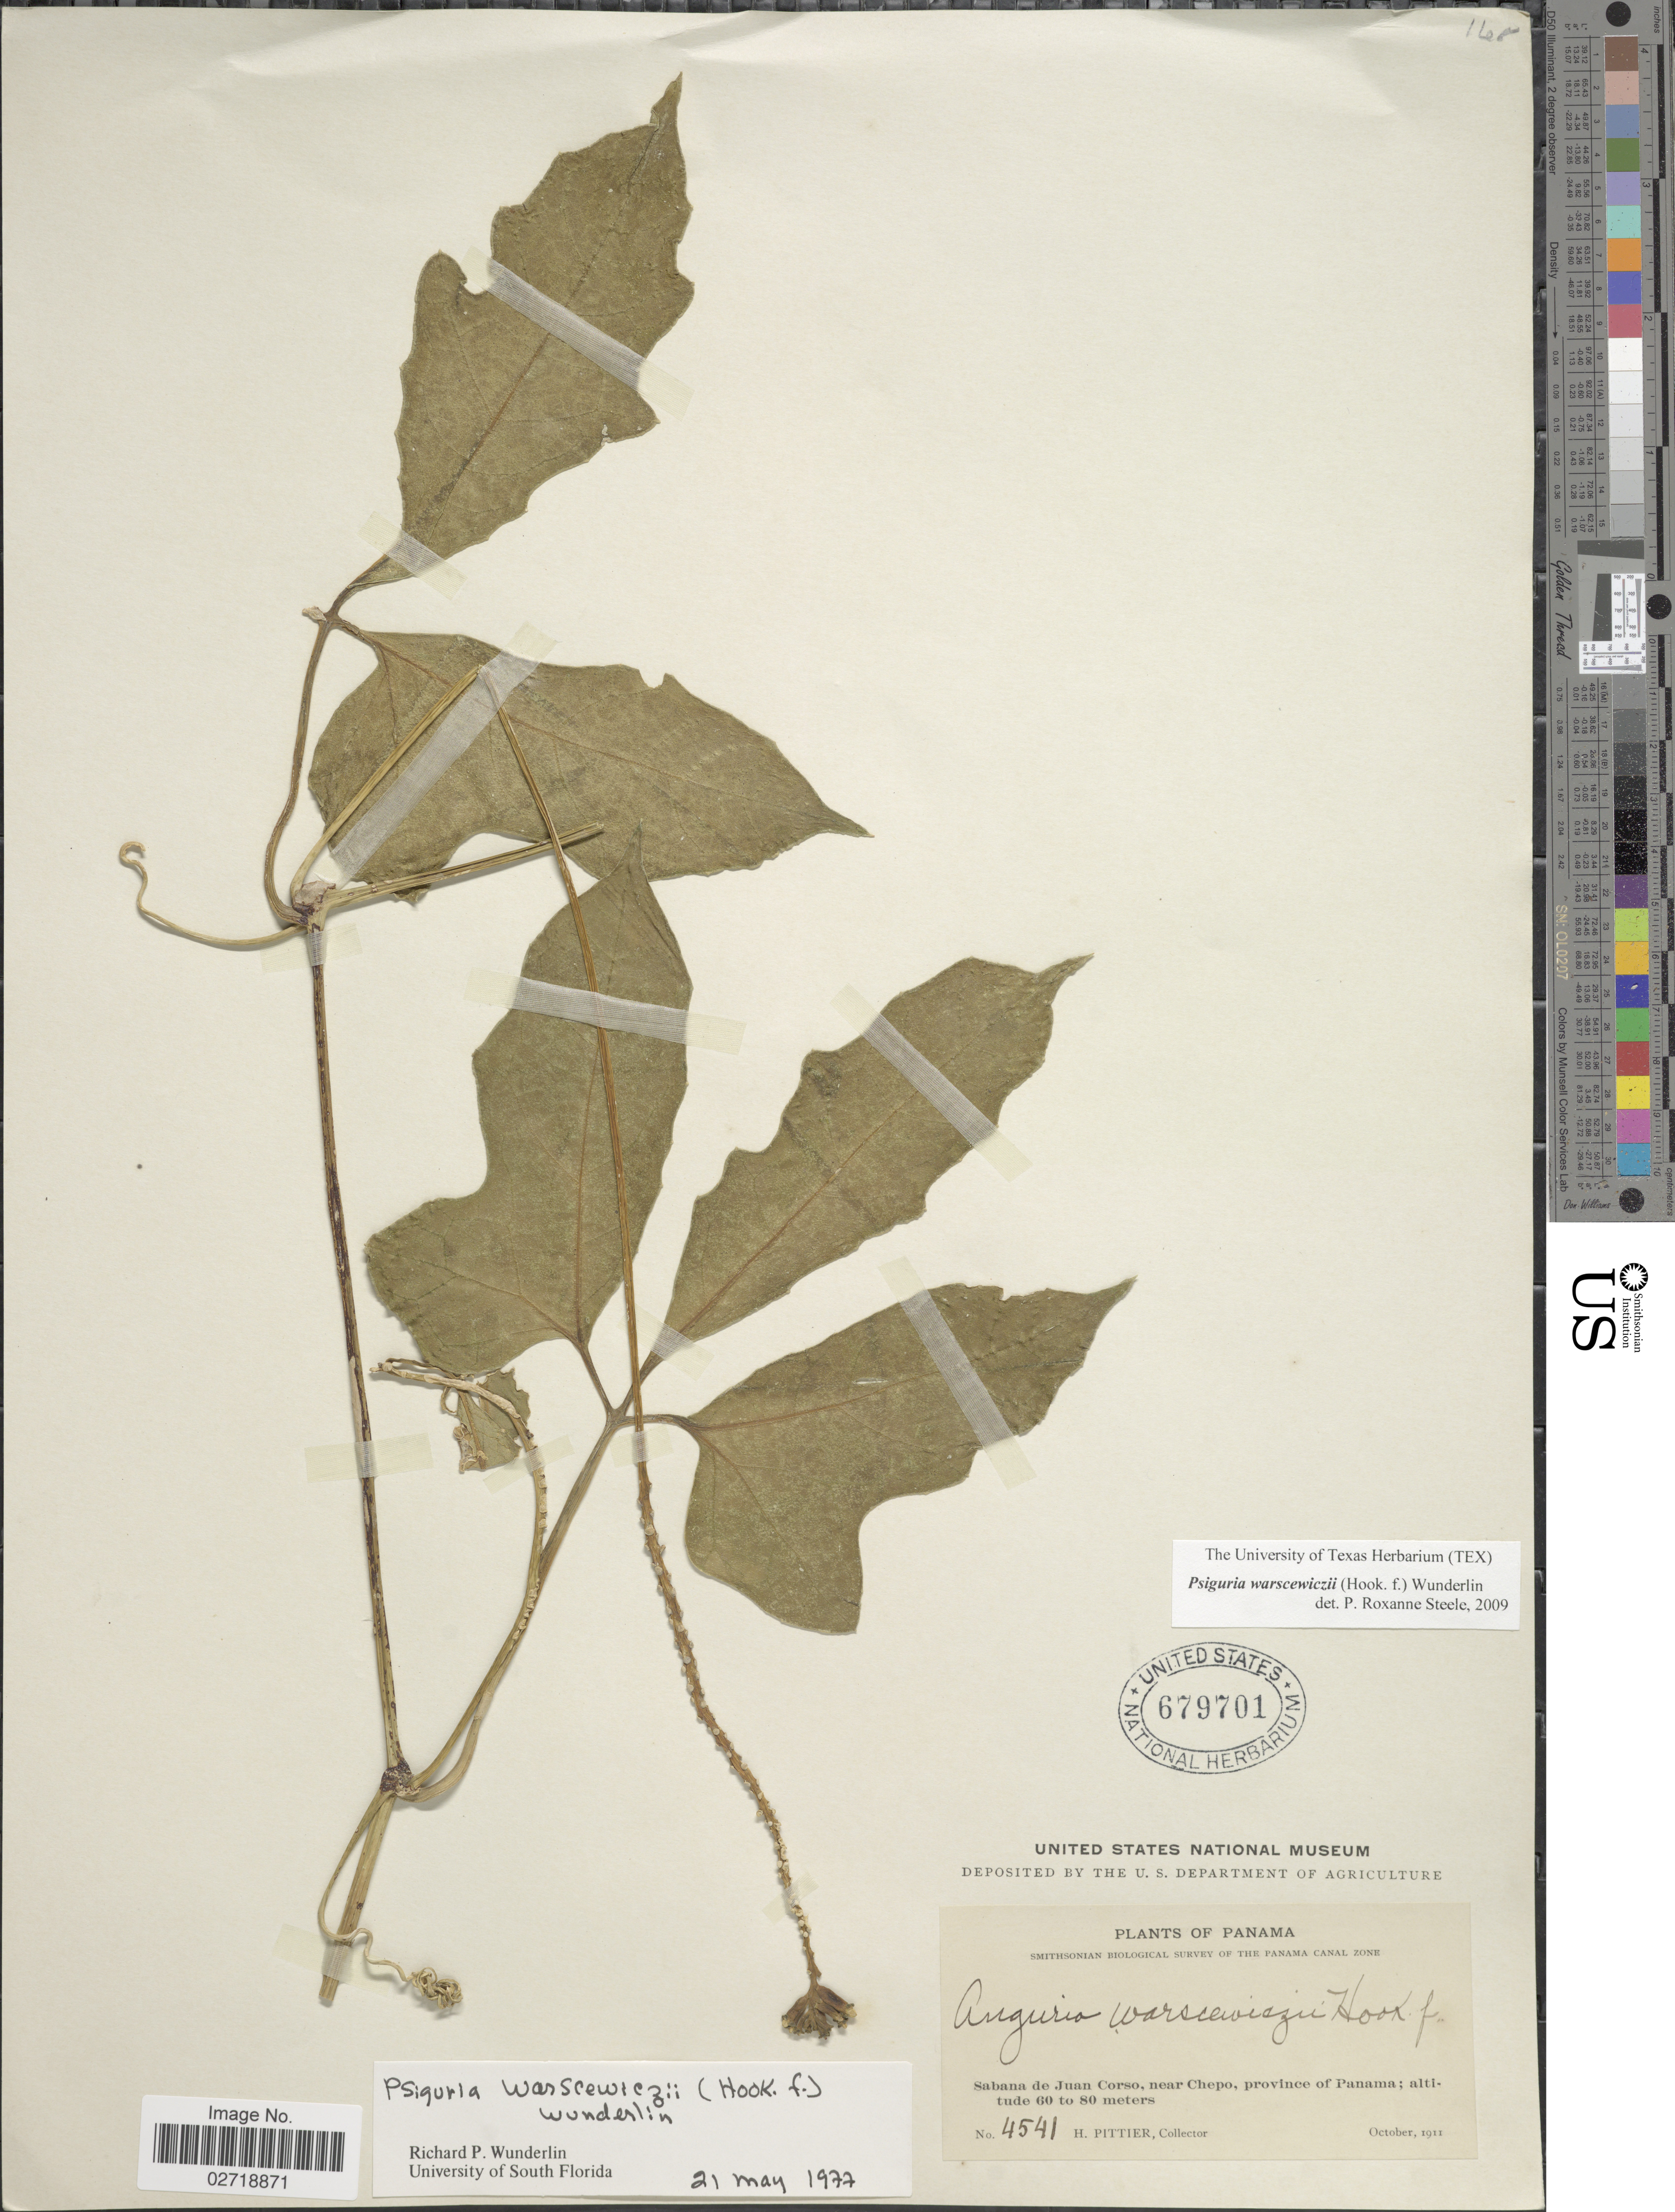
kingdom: Plantae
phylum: Tracheophyta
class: Magnoliopsida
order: Cucurbitales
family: Cucurbitaceae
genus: Psiguria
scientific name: Psiguria warscewiczii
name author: (Hook. f.) Wunderlin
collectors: H. F. Pittier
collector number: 4541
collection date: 1911-10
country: Panama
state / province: Panamá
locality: Sabana de Juan Corso, near Chepo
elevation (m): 60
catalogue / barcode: US 679701